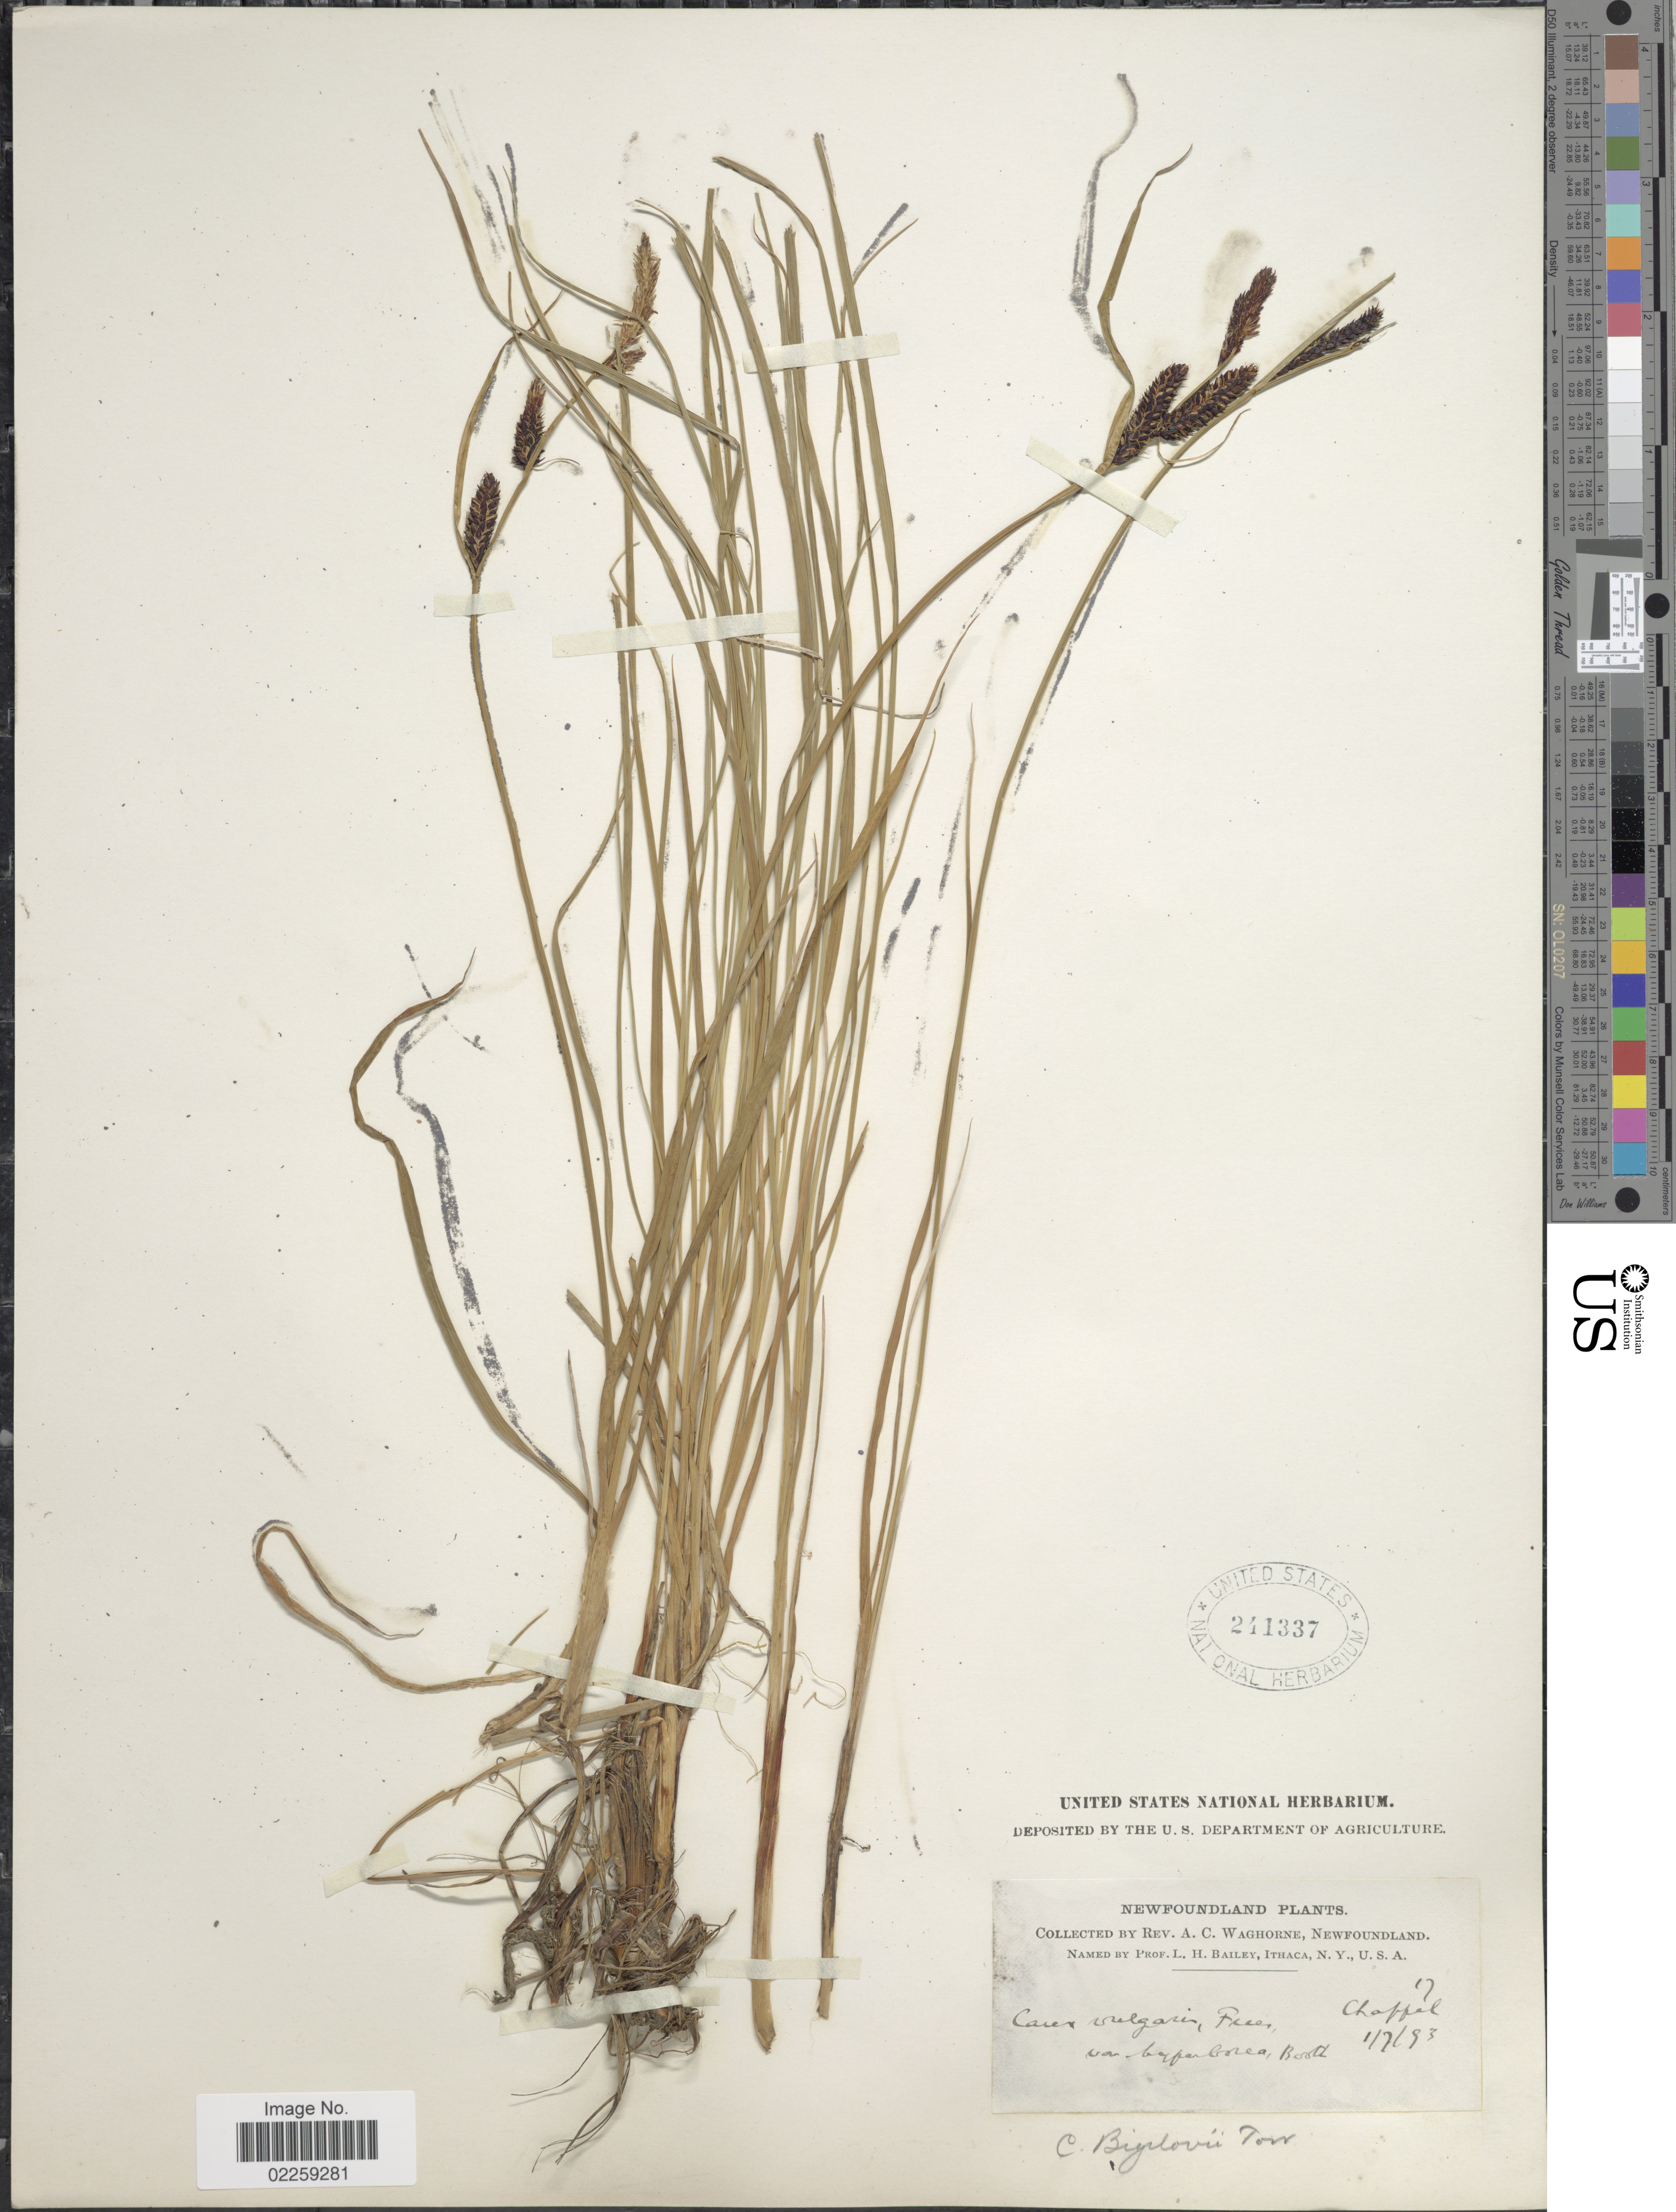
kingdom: Plantae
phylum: Tracheophyta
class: Liliopsida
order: Poales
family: Cyperaceae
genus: Carex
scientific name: Carex bigelowii subsp. bigelowii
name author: Torr. ex Schwein.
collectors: A. Waghorne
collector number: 17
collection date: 1893-01-07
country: Canada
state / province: Newfoundland and Labrador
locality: Chappel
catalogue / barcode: US 241337